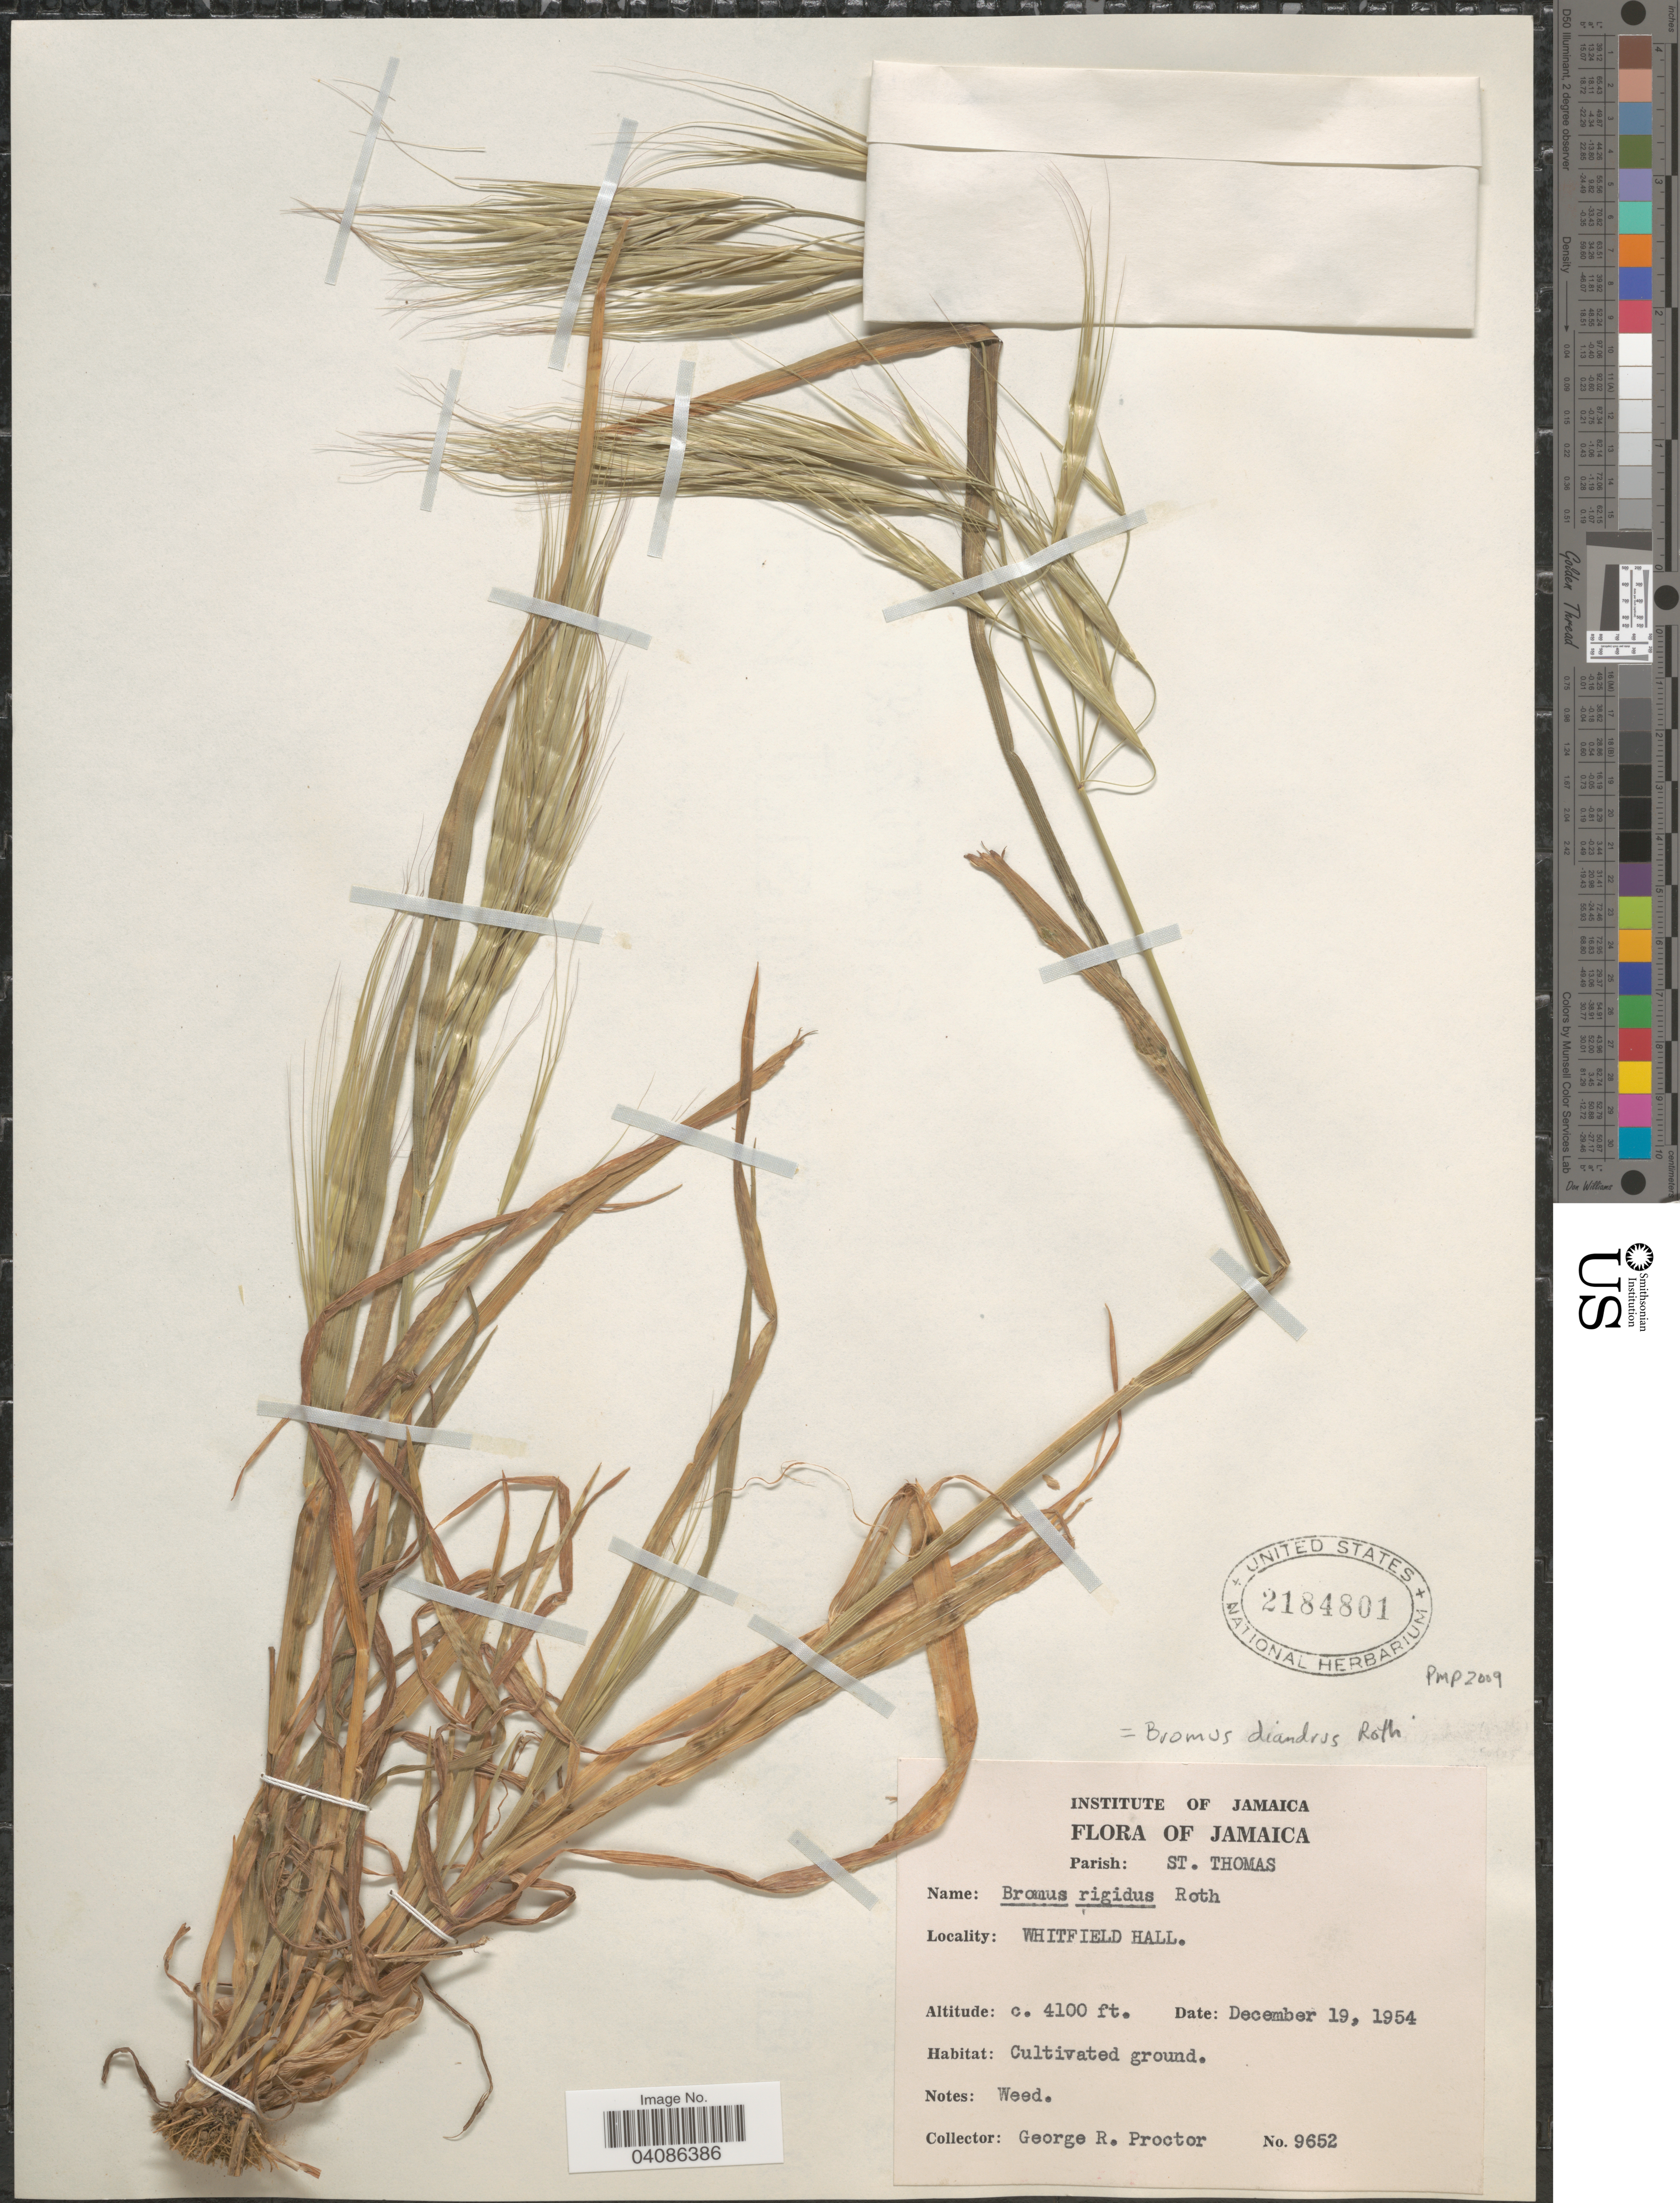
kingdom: Plantae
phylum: Tracheophyta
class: Liliopsida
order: Poales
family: Poaceae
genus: Bromus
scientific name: Bromus diandrus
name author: Roth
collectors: G. R. Proctor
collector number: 9652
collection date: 1954-12-19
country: Jamaica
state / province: Saint Thomas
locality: Parish: St. Thomas. Whitfield Hall.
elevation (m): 1250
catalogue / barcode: US 2184801